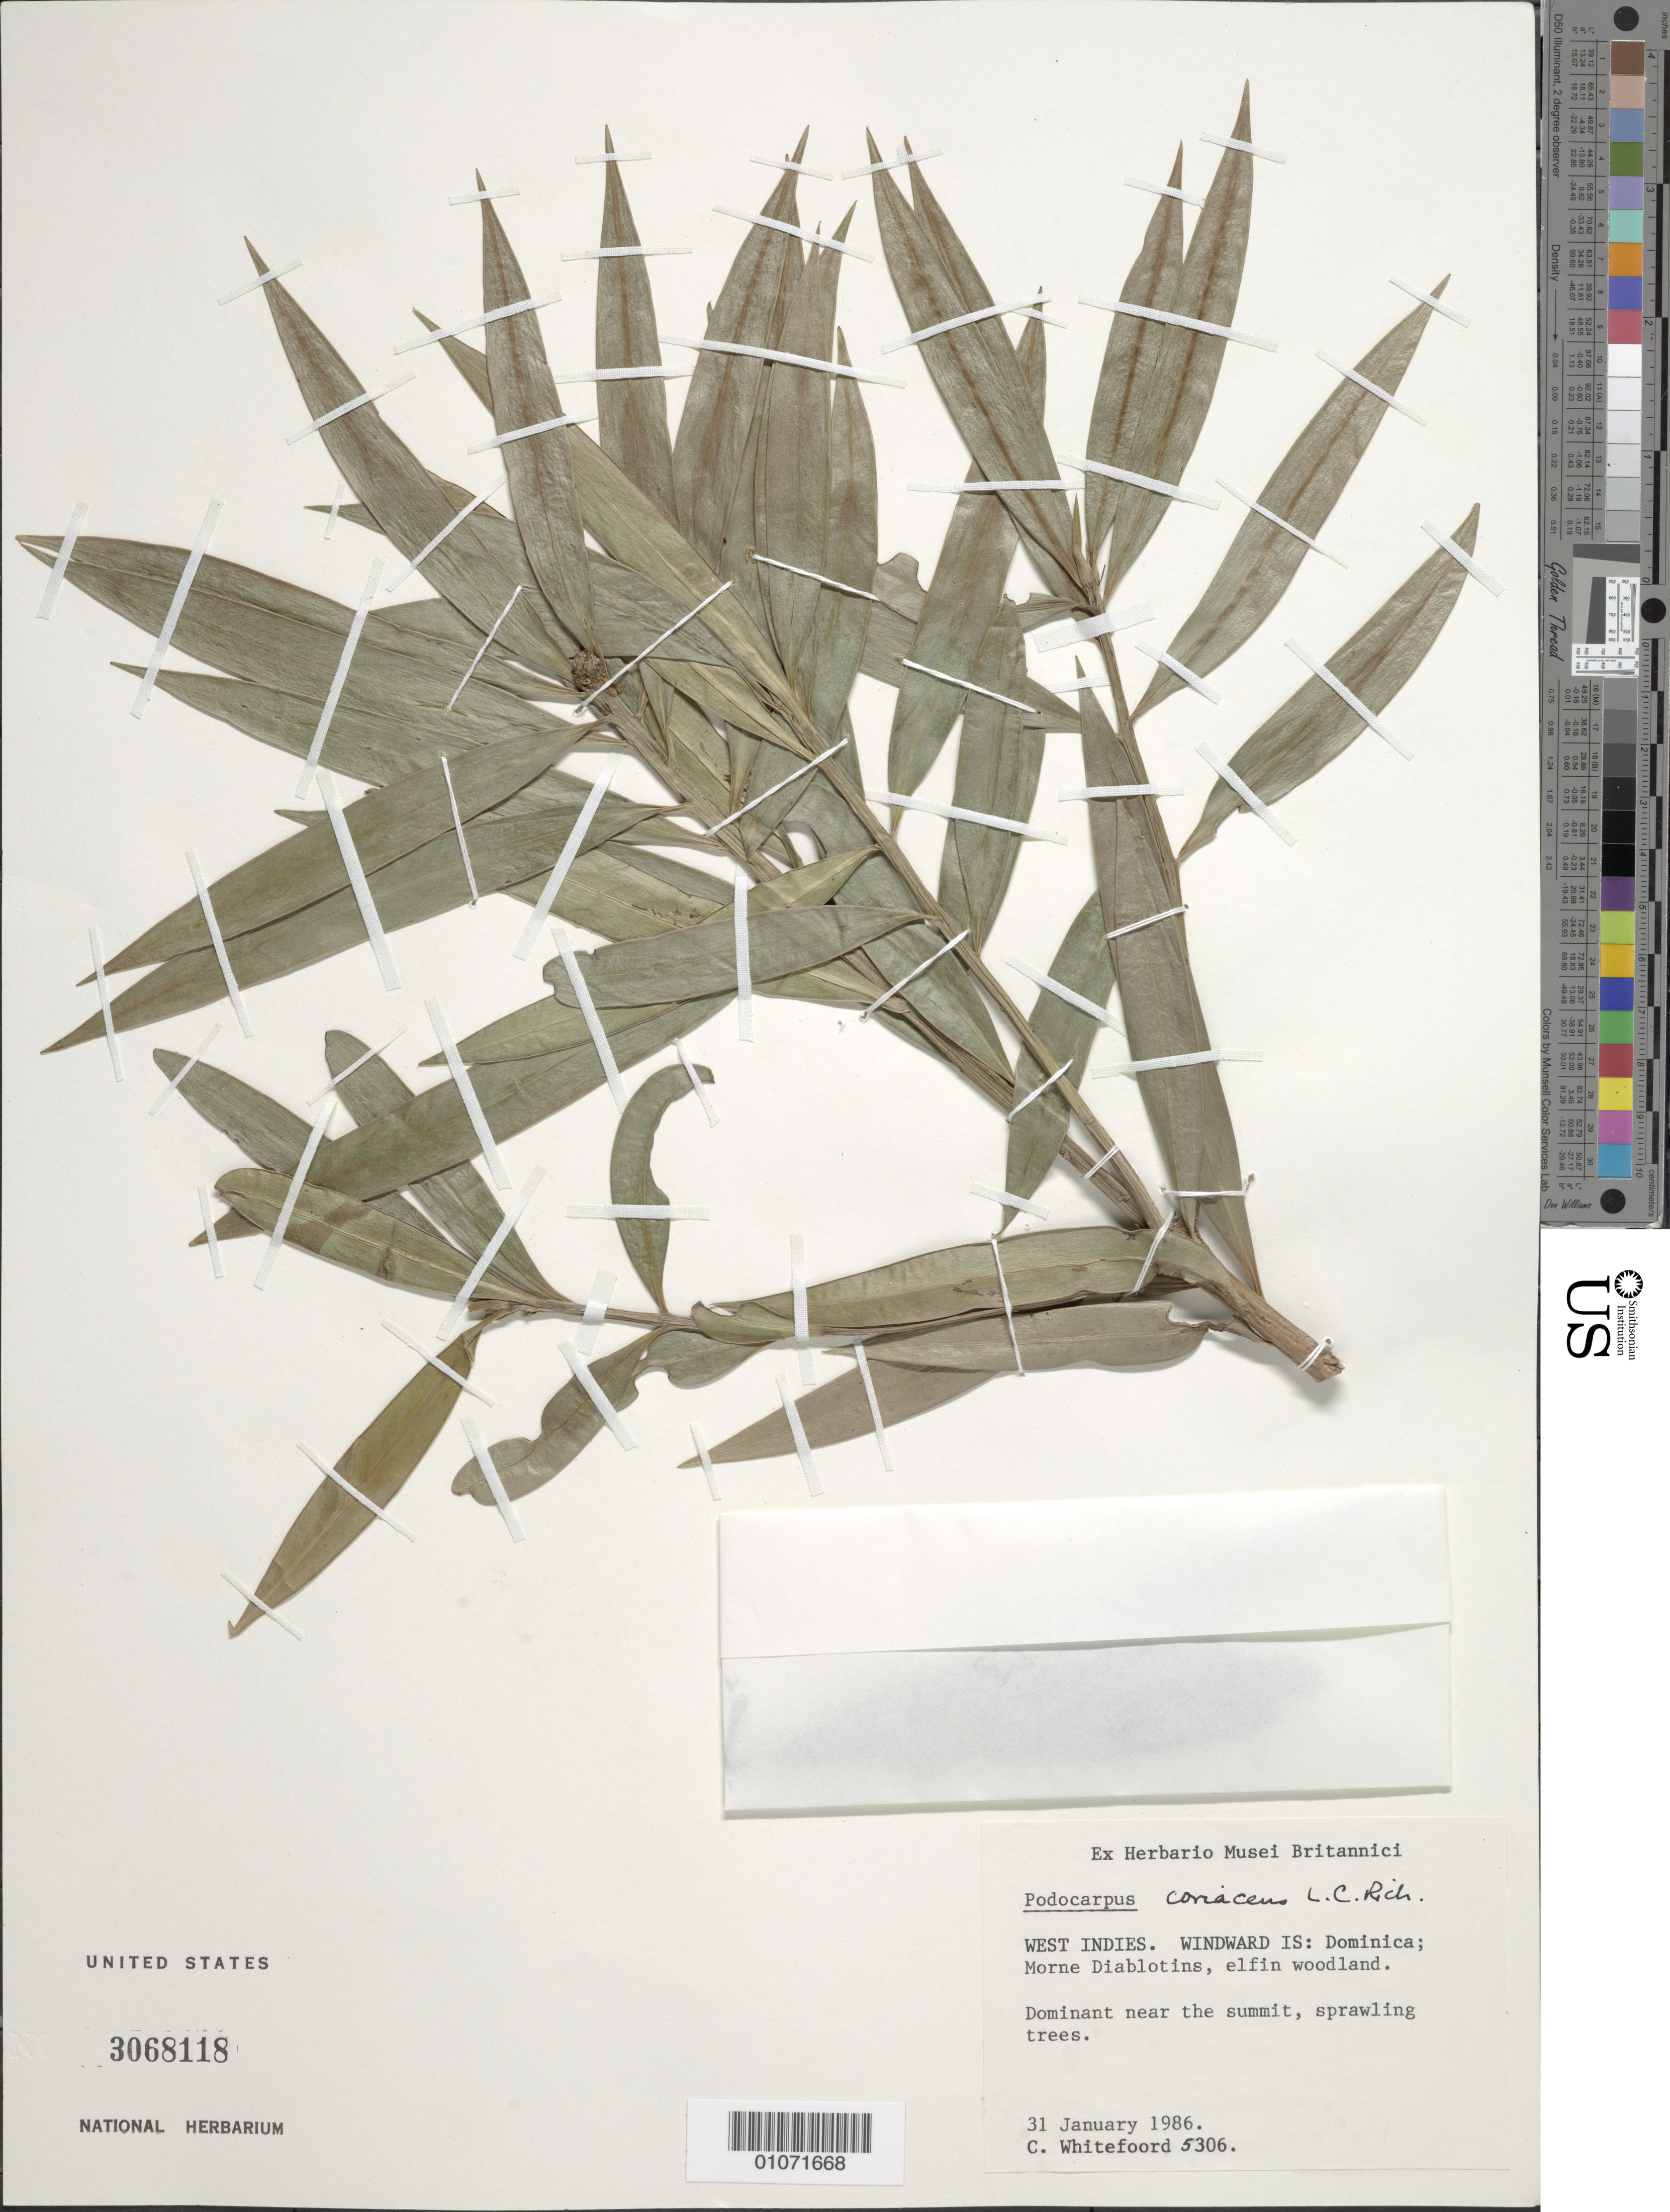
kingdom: Plantae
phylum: Tracheophyta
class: Pinopsida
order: Pinales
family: Podocarpaceae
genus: Podocarpus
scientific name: Podocarpus coriaceus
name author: Rich. & A. Rich.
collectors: C. Whitefoord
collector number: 5306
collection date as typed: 31 Jan 1986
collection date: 1986-01-31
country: Dominica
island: Dominica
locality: Morne Diablotins, elfin woodland.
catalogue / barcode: US 3068118